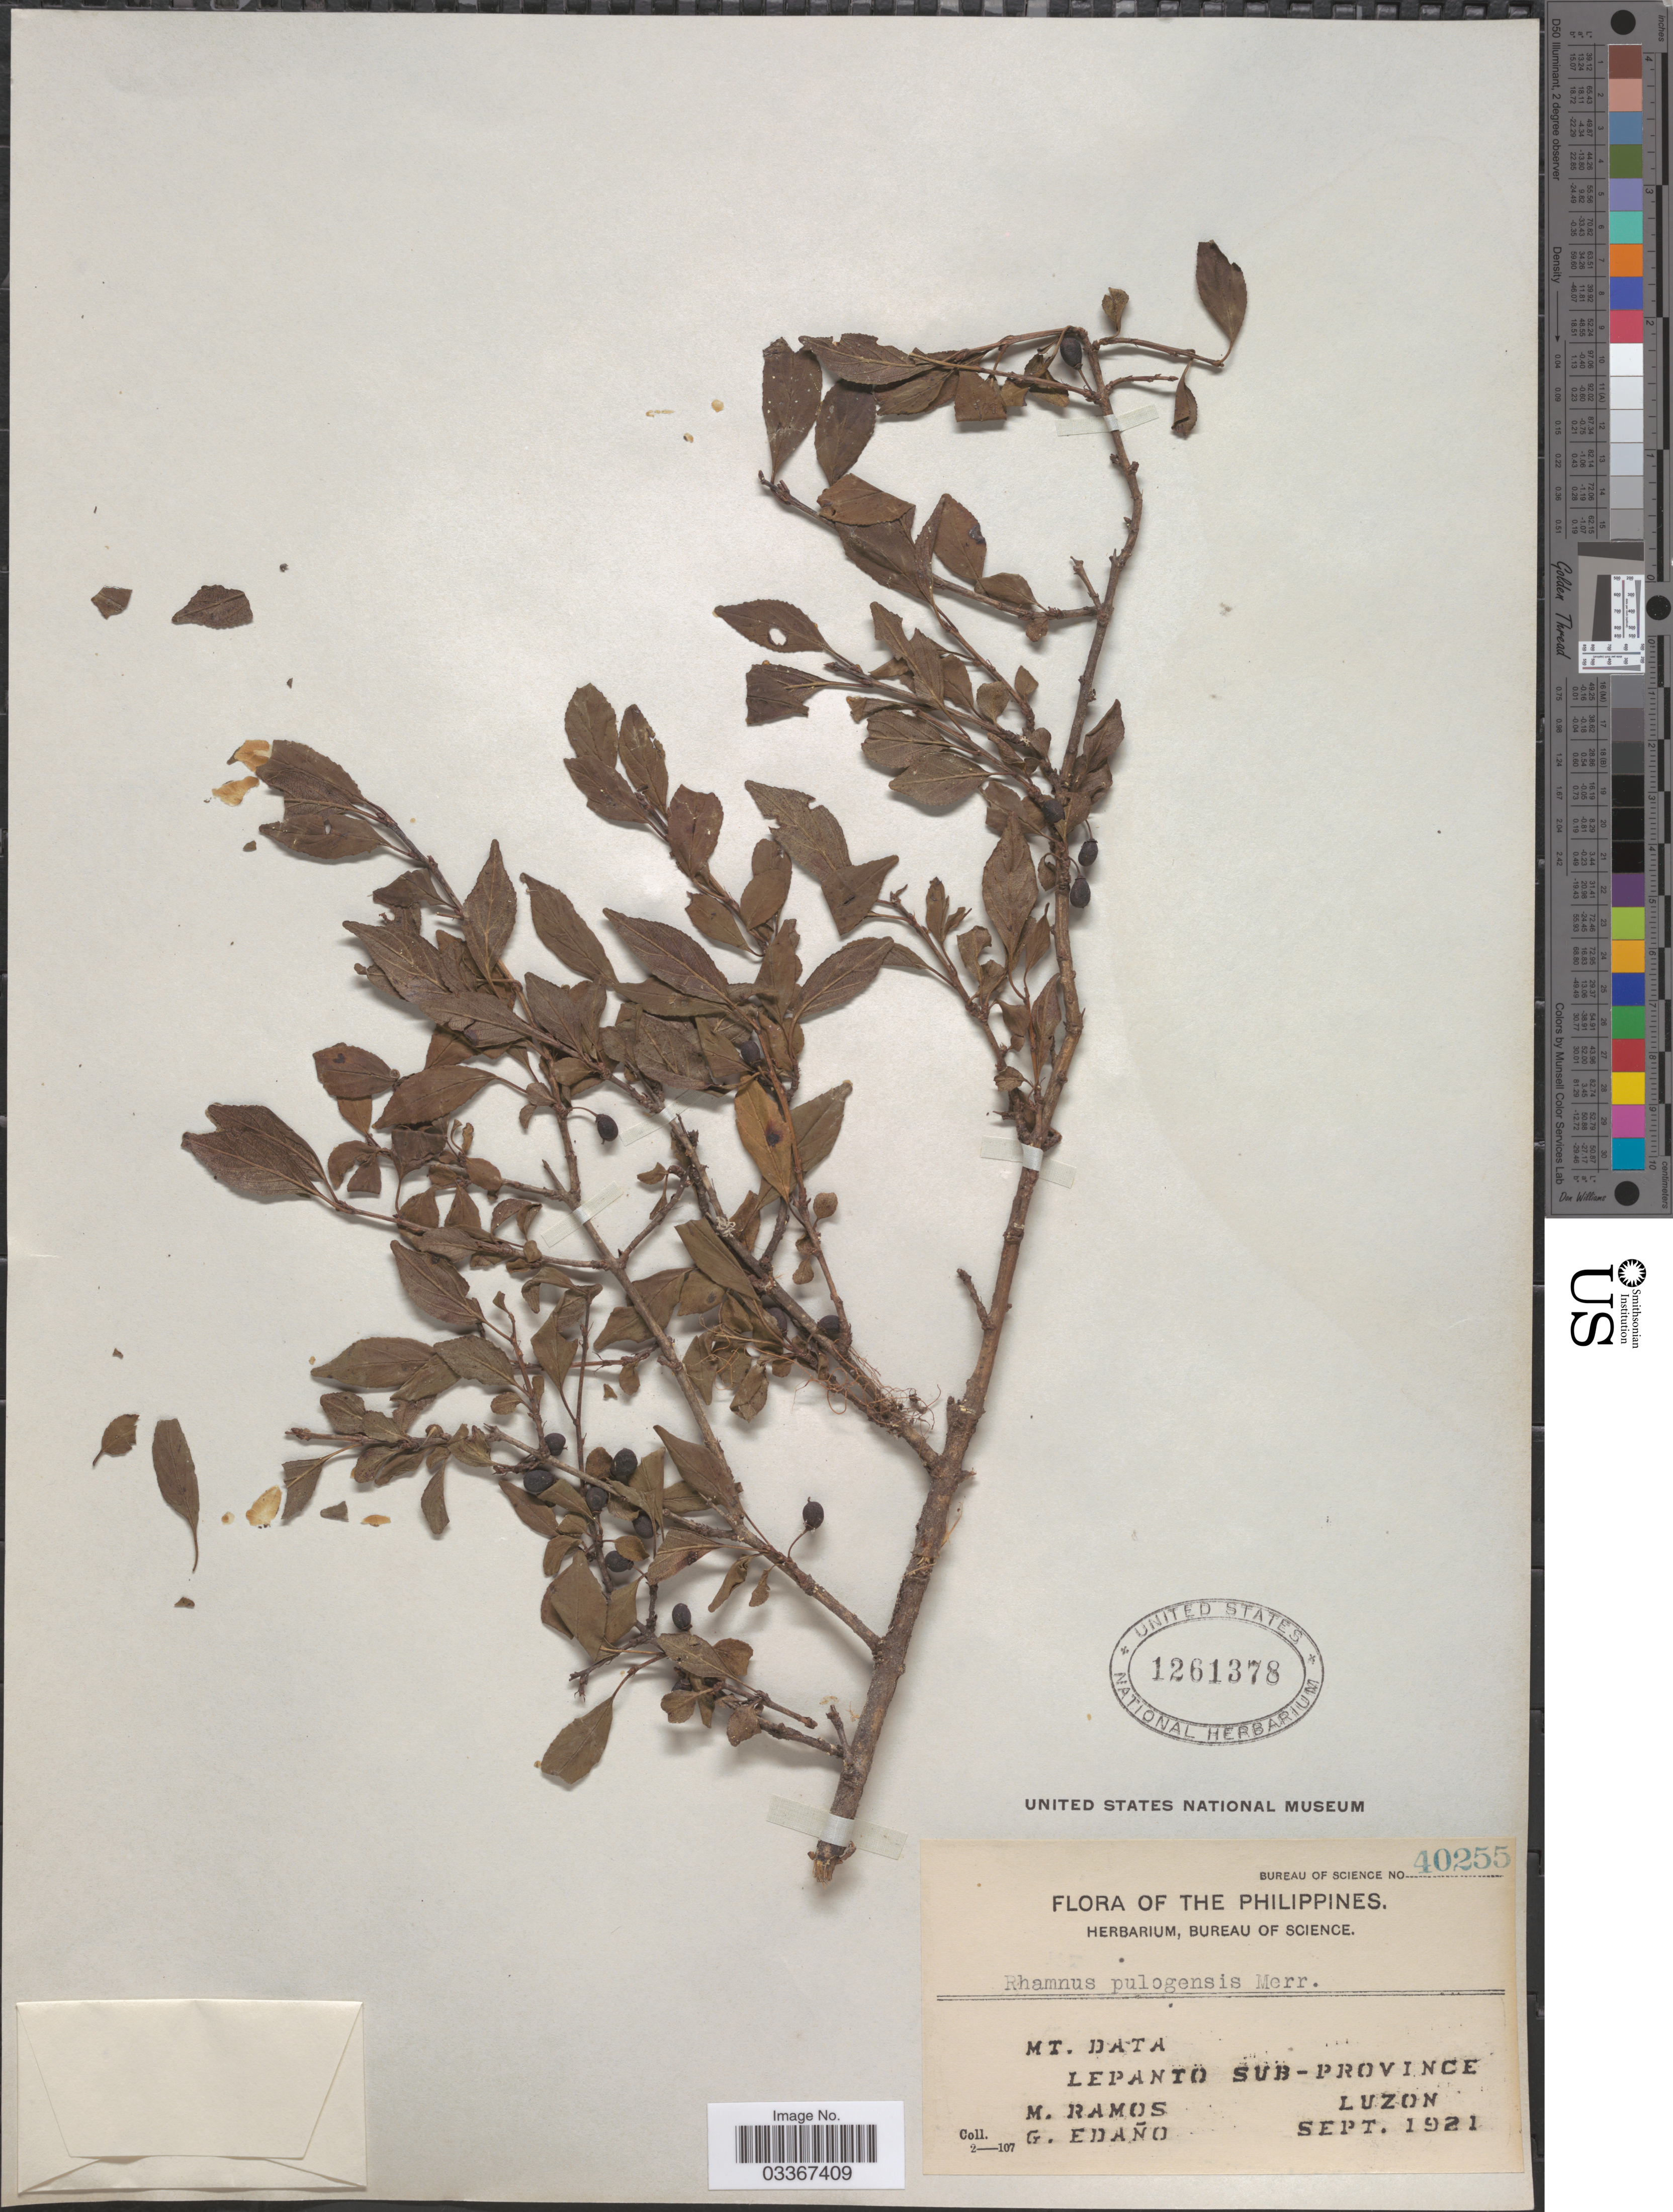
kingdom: Plantae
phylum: Tracheophyta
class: Magnoliopsida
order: Rosales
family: Rhamnaceae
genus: Rhamnus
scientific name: Rhamnus pulogensis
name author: Merr.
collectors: M. Ramos & G. Edaño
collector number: Bureau of Science 40255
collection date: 1921-09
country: Philippines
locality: Mt. Data. Lepanto Sub-Province. Luzon.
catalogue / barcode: US 1261378